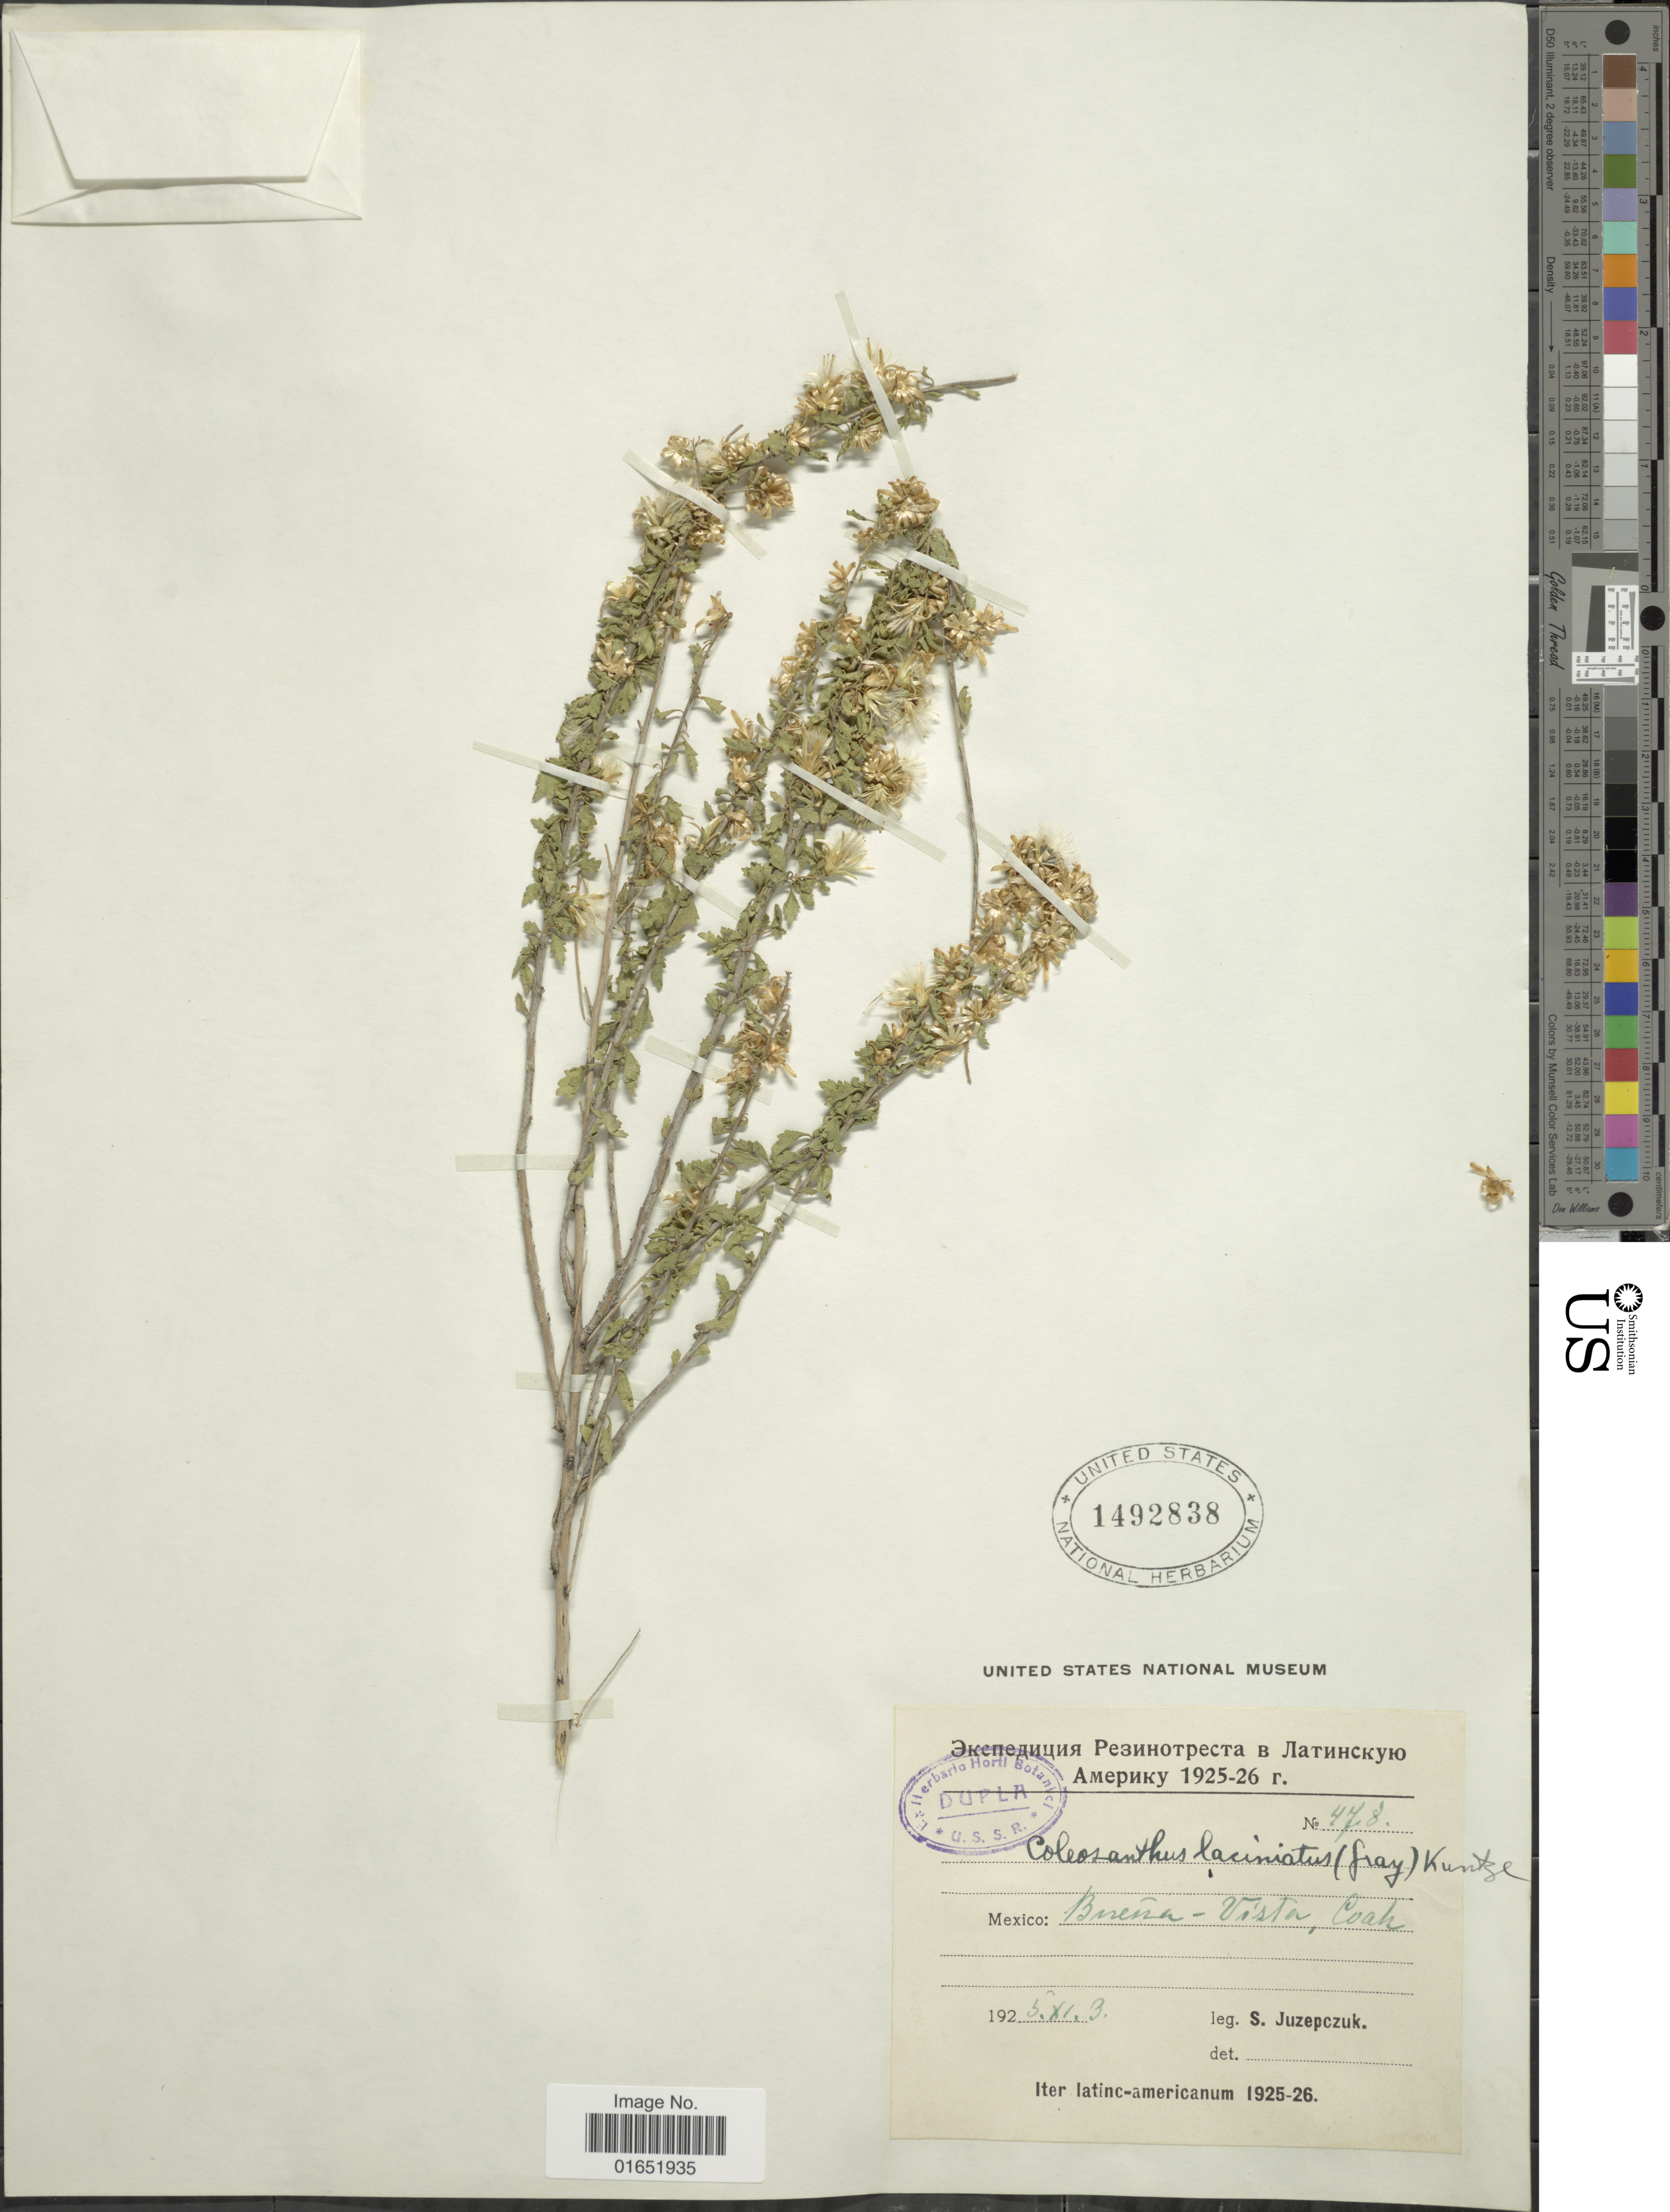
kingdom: Plantae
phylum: Tracheophyta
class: Magnoliopsida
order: Asterales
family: Asteraceae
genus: Brickellia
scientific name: Brickellia laciniata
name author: A. Gray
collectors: S. V. Juzepczuk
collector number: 478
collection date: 1925-11-03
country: Mexico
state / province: Coahuila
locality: Bereña - Vista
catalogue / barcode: US 1492838